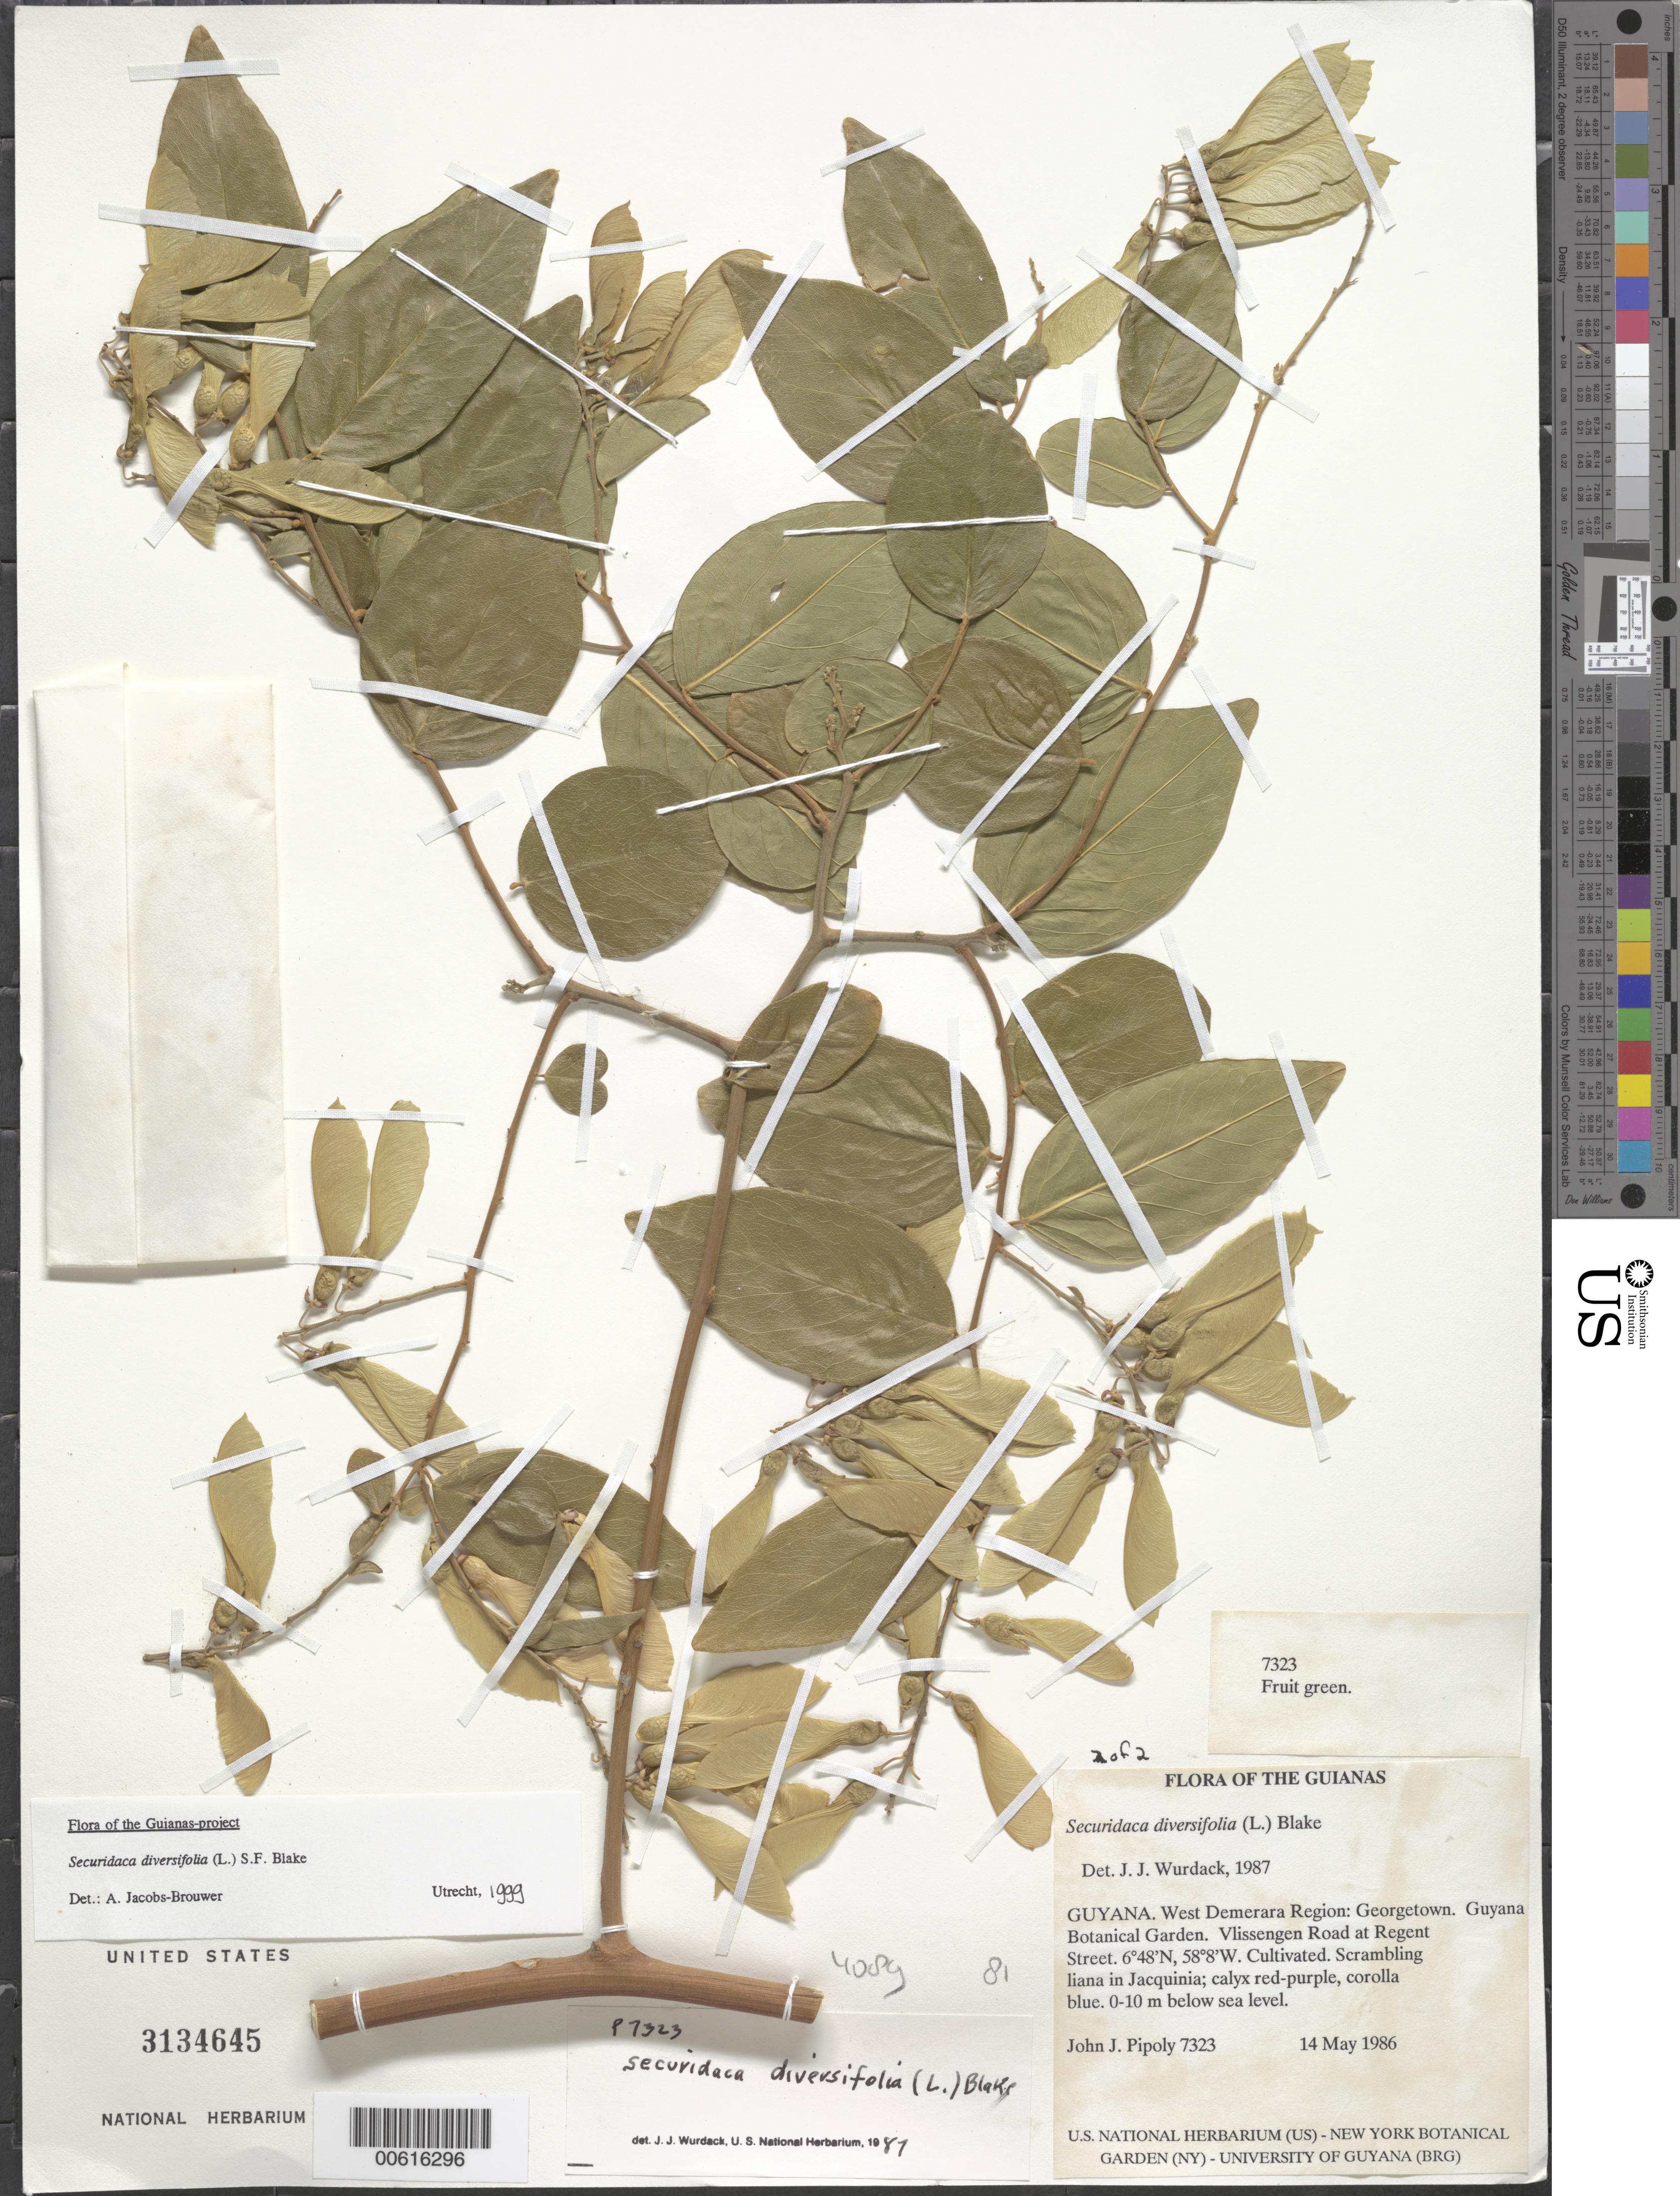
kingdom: Plantae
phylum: Tracheophyta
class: Magnoliopsida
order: Fabales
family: Polygalaceae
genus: Securidaca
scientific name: Securidaca diversifolia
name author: (L.) S.F. Blake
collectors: J. J. Pipoly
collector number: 7323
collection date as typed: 14 May 1986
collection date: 1986-05-14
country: Guyana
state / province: Demerara-Mahaica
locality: Georgetown. Guyana Botanical Garden. Vlissengen Road at Regent Street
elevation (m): -3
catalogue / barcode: US 3134645